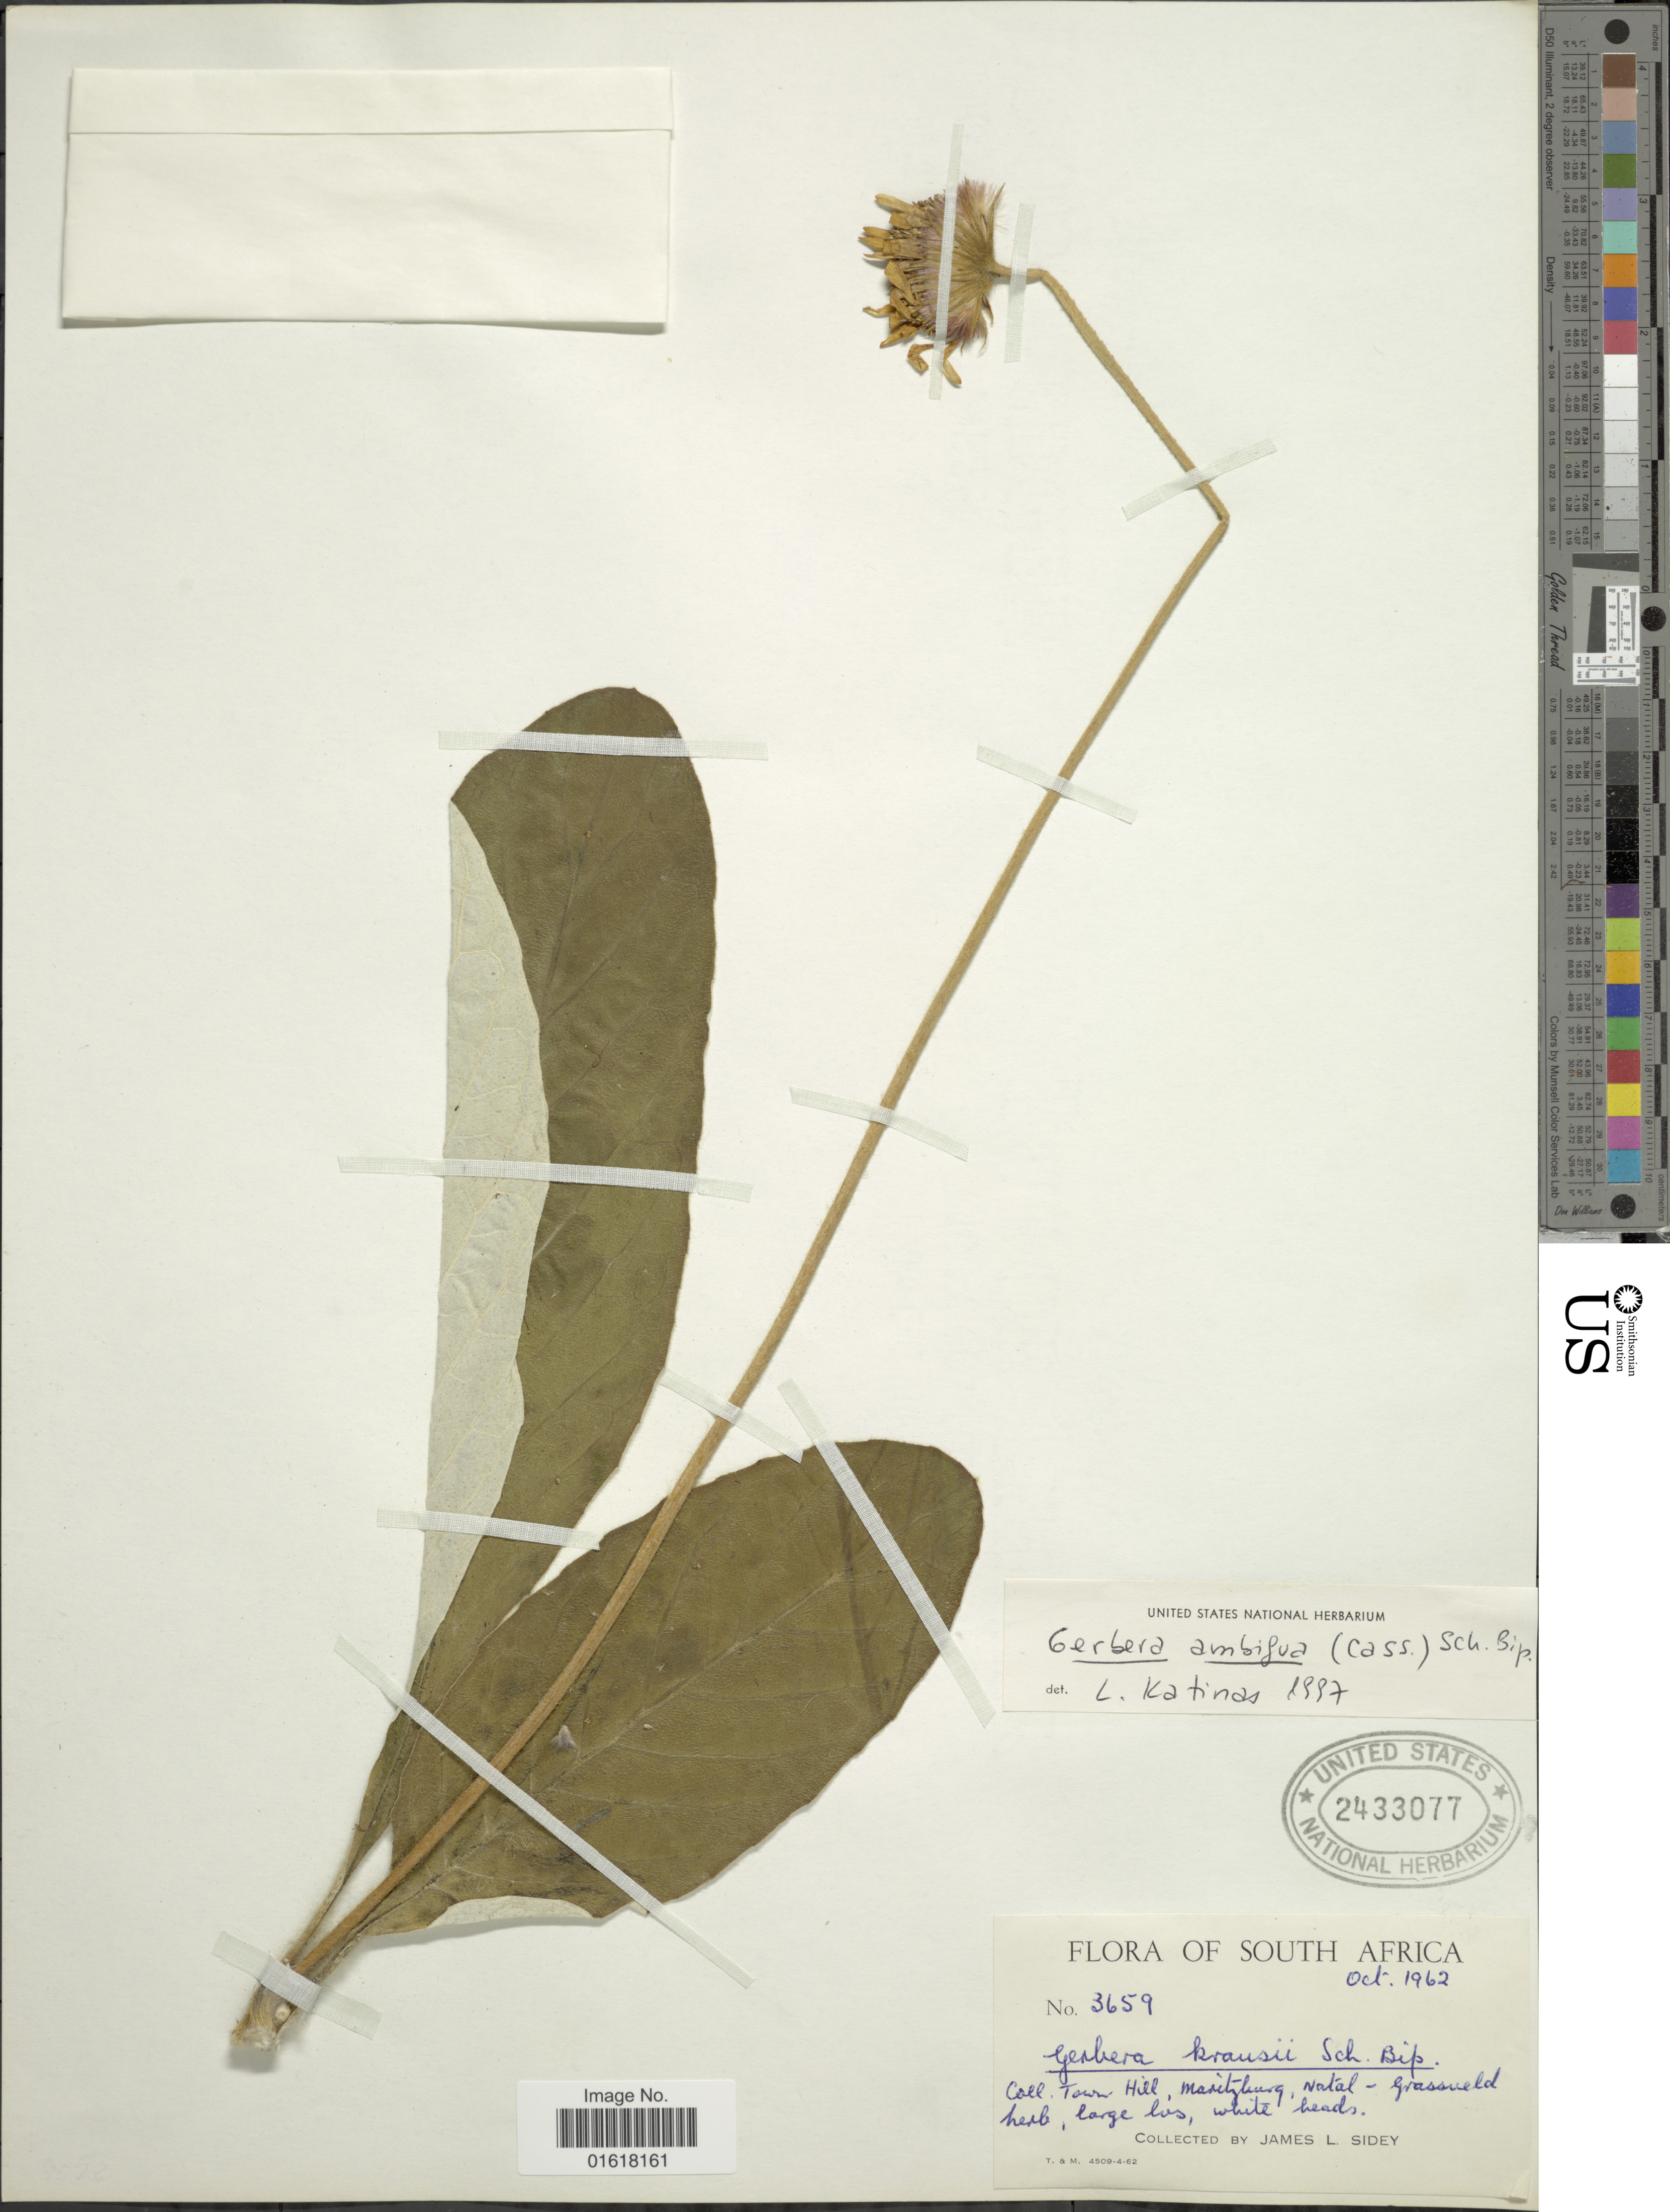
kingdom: Plantae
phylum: Tracheophyta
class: Magnoliopsida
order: Asterales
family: Asteraceae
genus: Gerbera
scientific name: Gerbera ambigua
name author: (Cass.) Sch. Bip.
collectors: J. L. Sidey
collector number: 3659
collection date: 1962-10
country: South Africa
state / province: KwaZulu-Natal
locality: Town-Hill, Maritzburg, Natal - Grassveld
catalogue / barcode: US 2433077